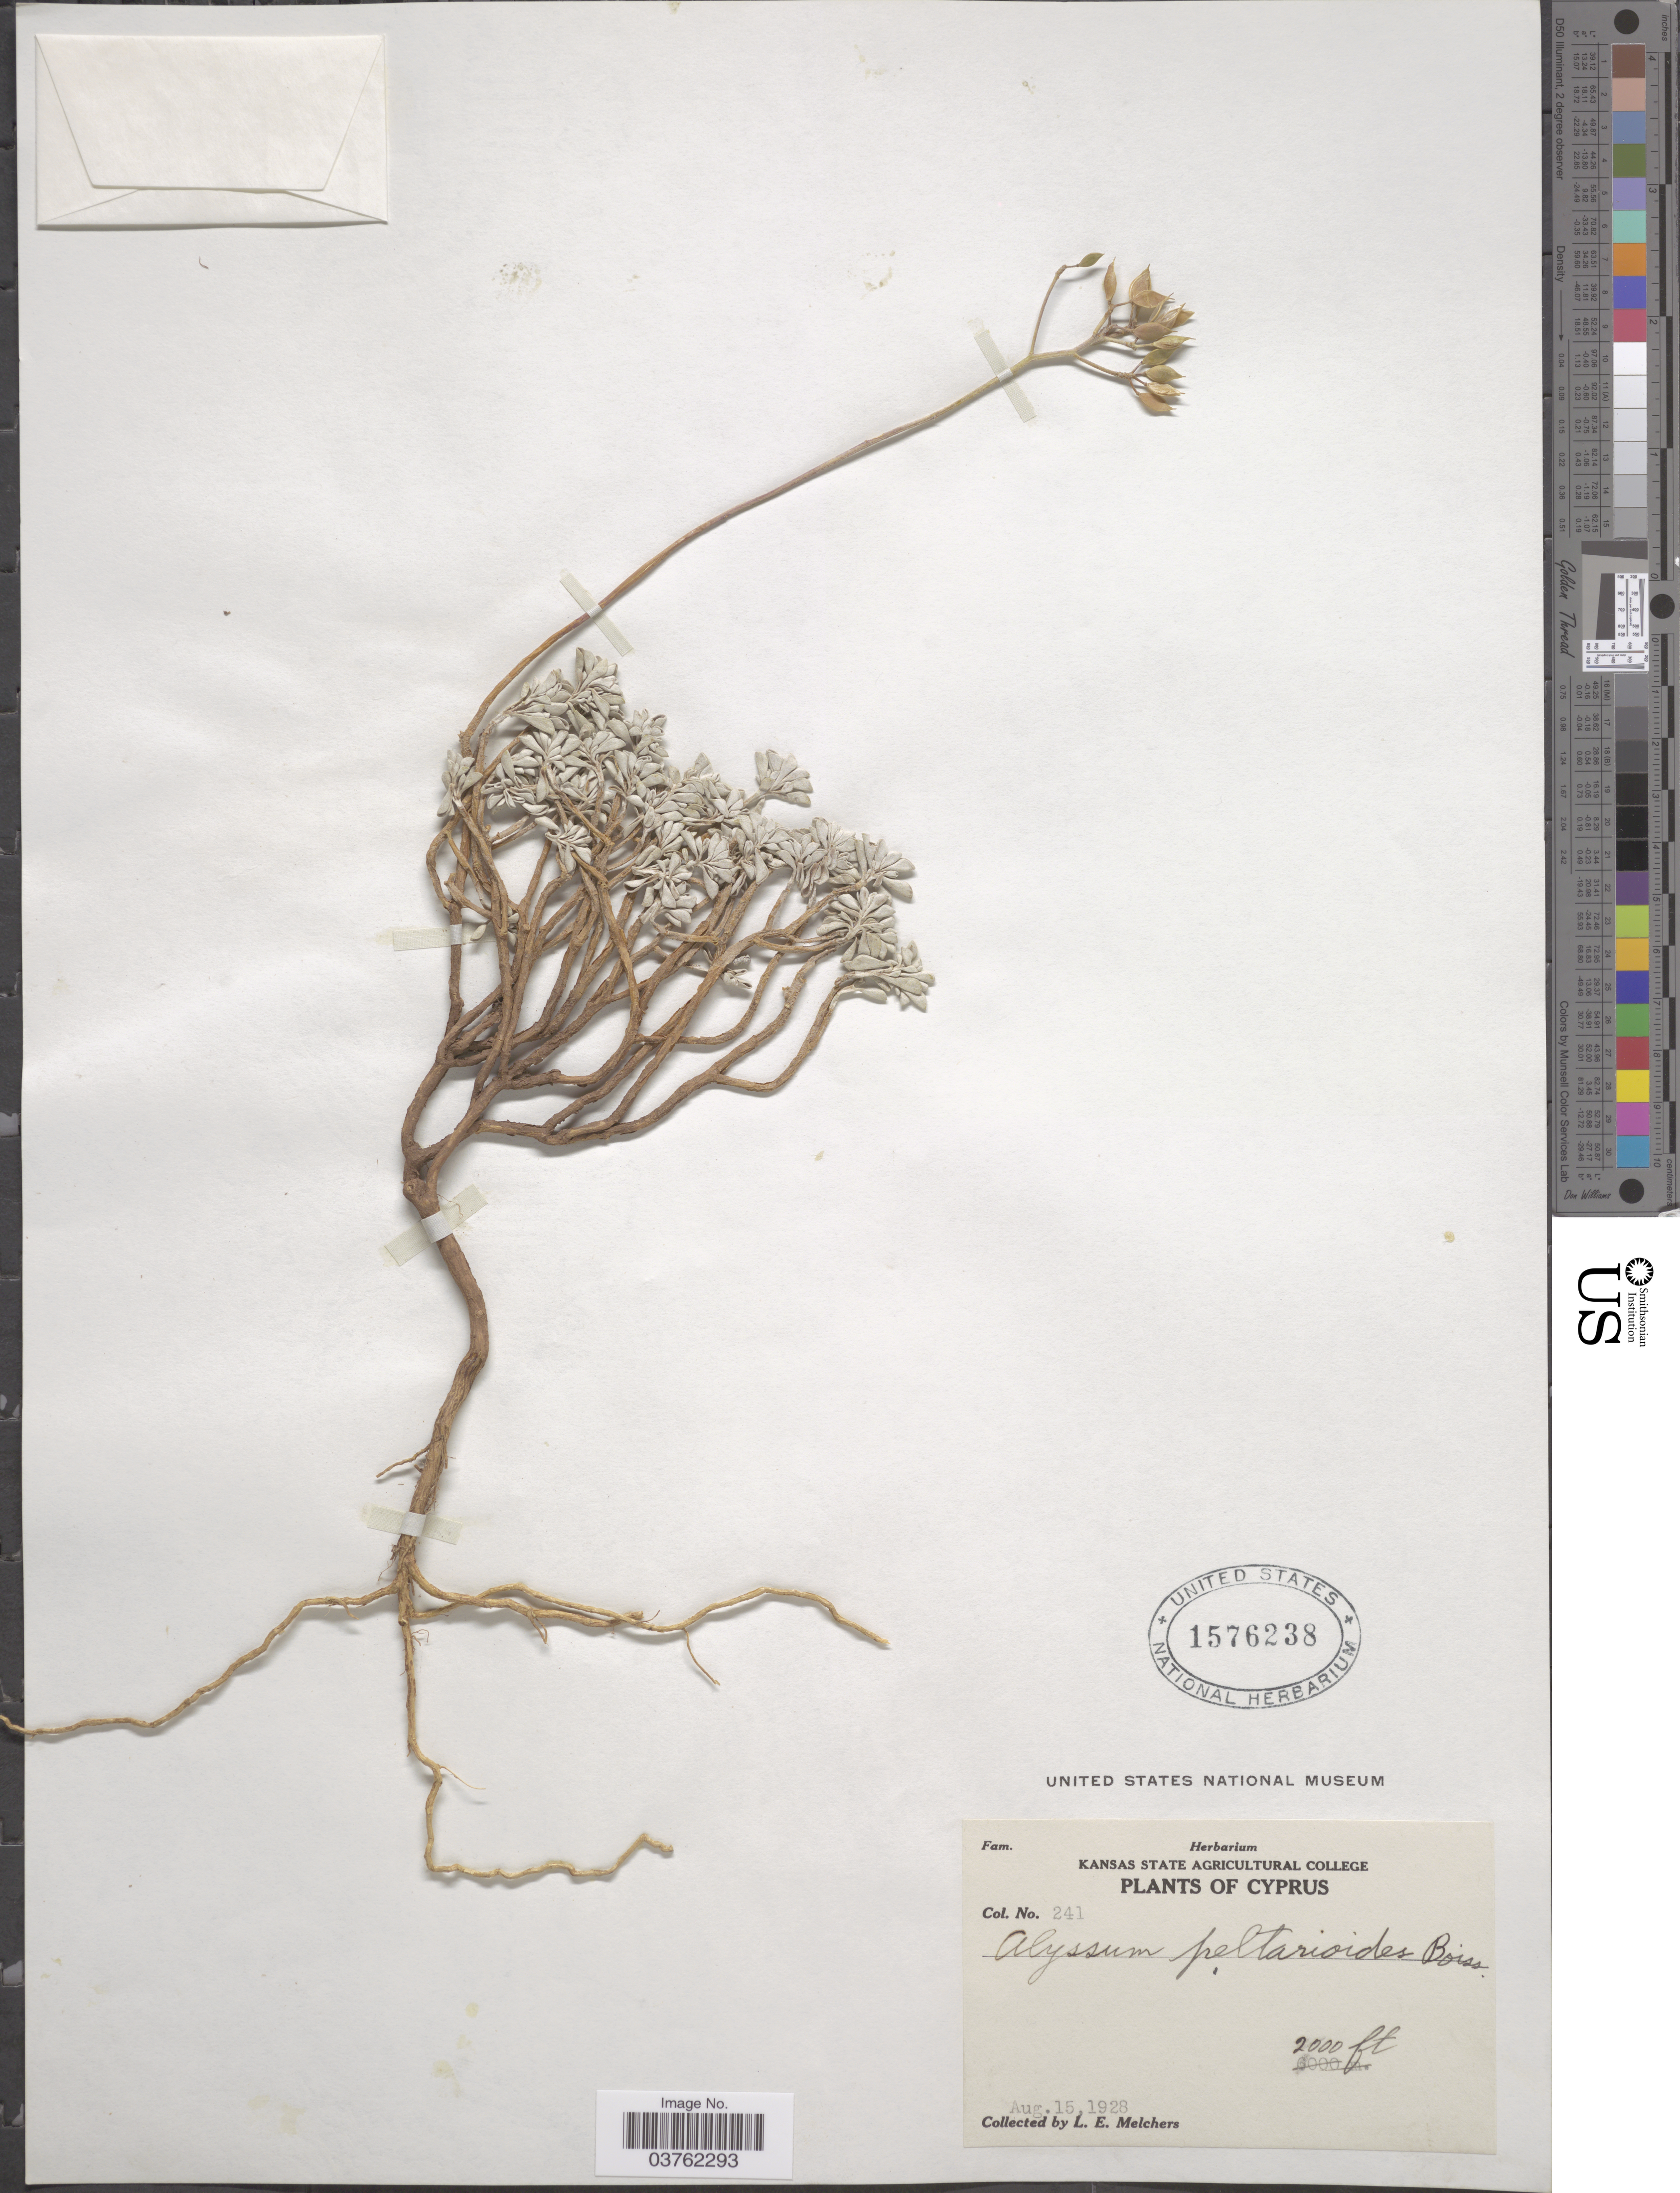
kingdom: Plantae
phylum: Tracheophyta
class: Magnoliopsida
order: Brassicales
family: Brassicaceae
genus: Alyssum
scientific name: Alyssum peltarioides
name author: Boiss.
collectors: L. Melchers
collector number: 241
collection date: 1928-08-15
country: Cyprus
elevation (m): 610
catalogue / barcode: US 1576238